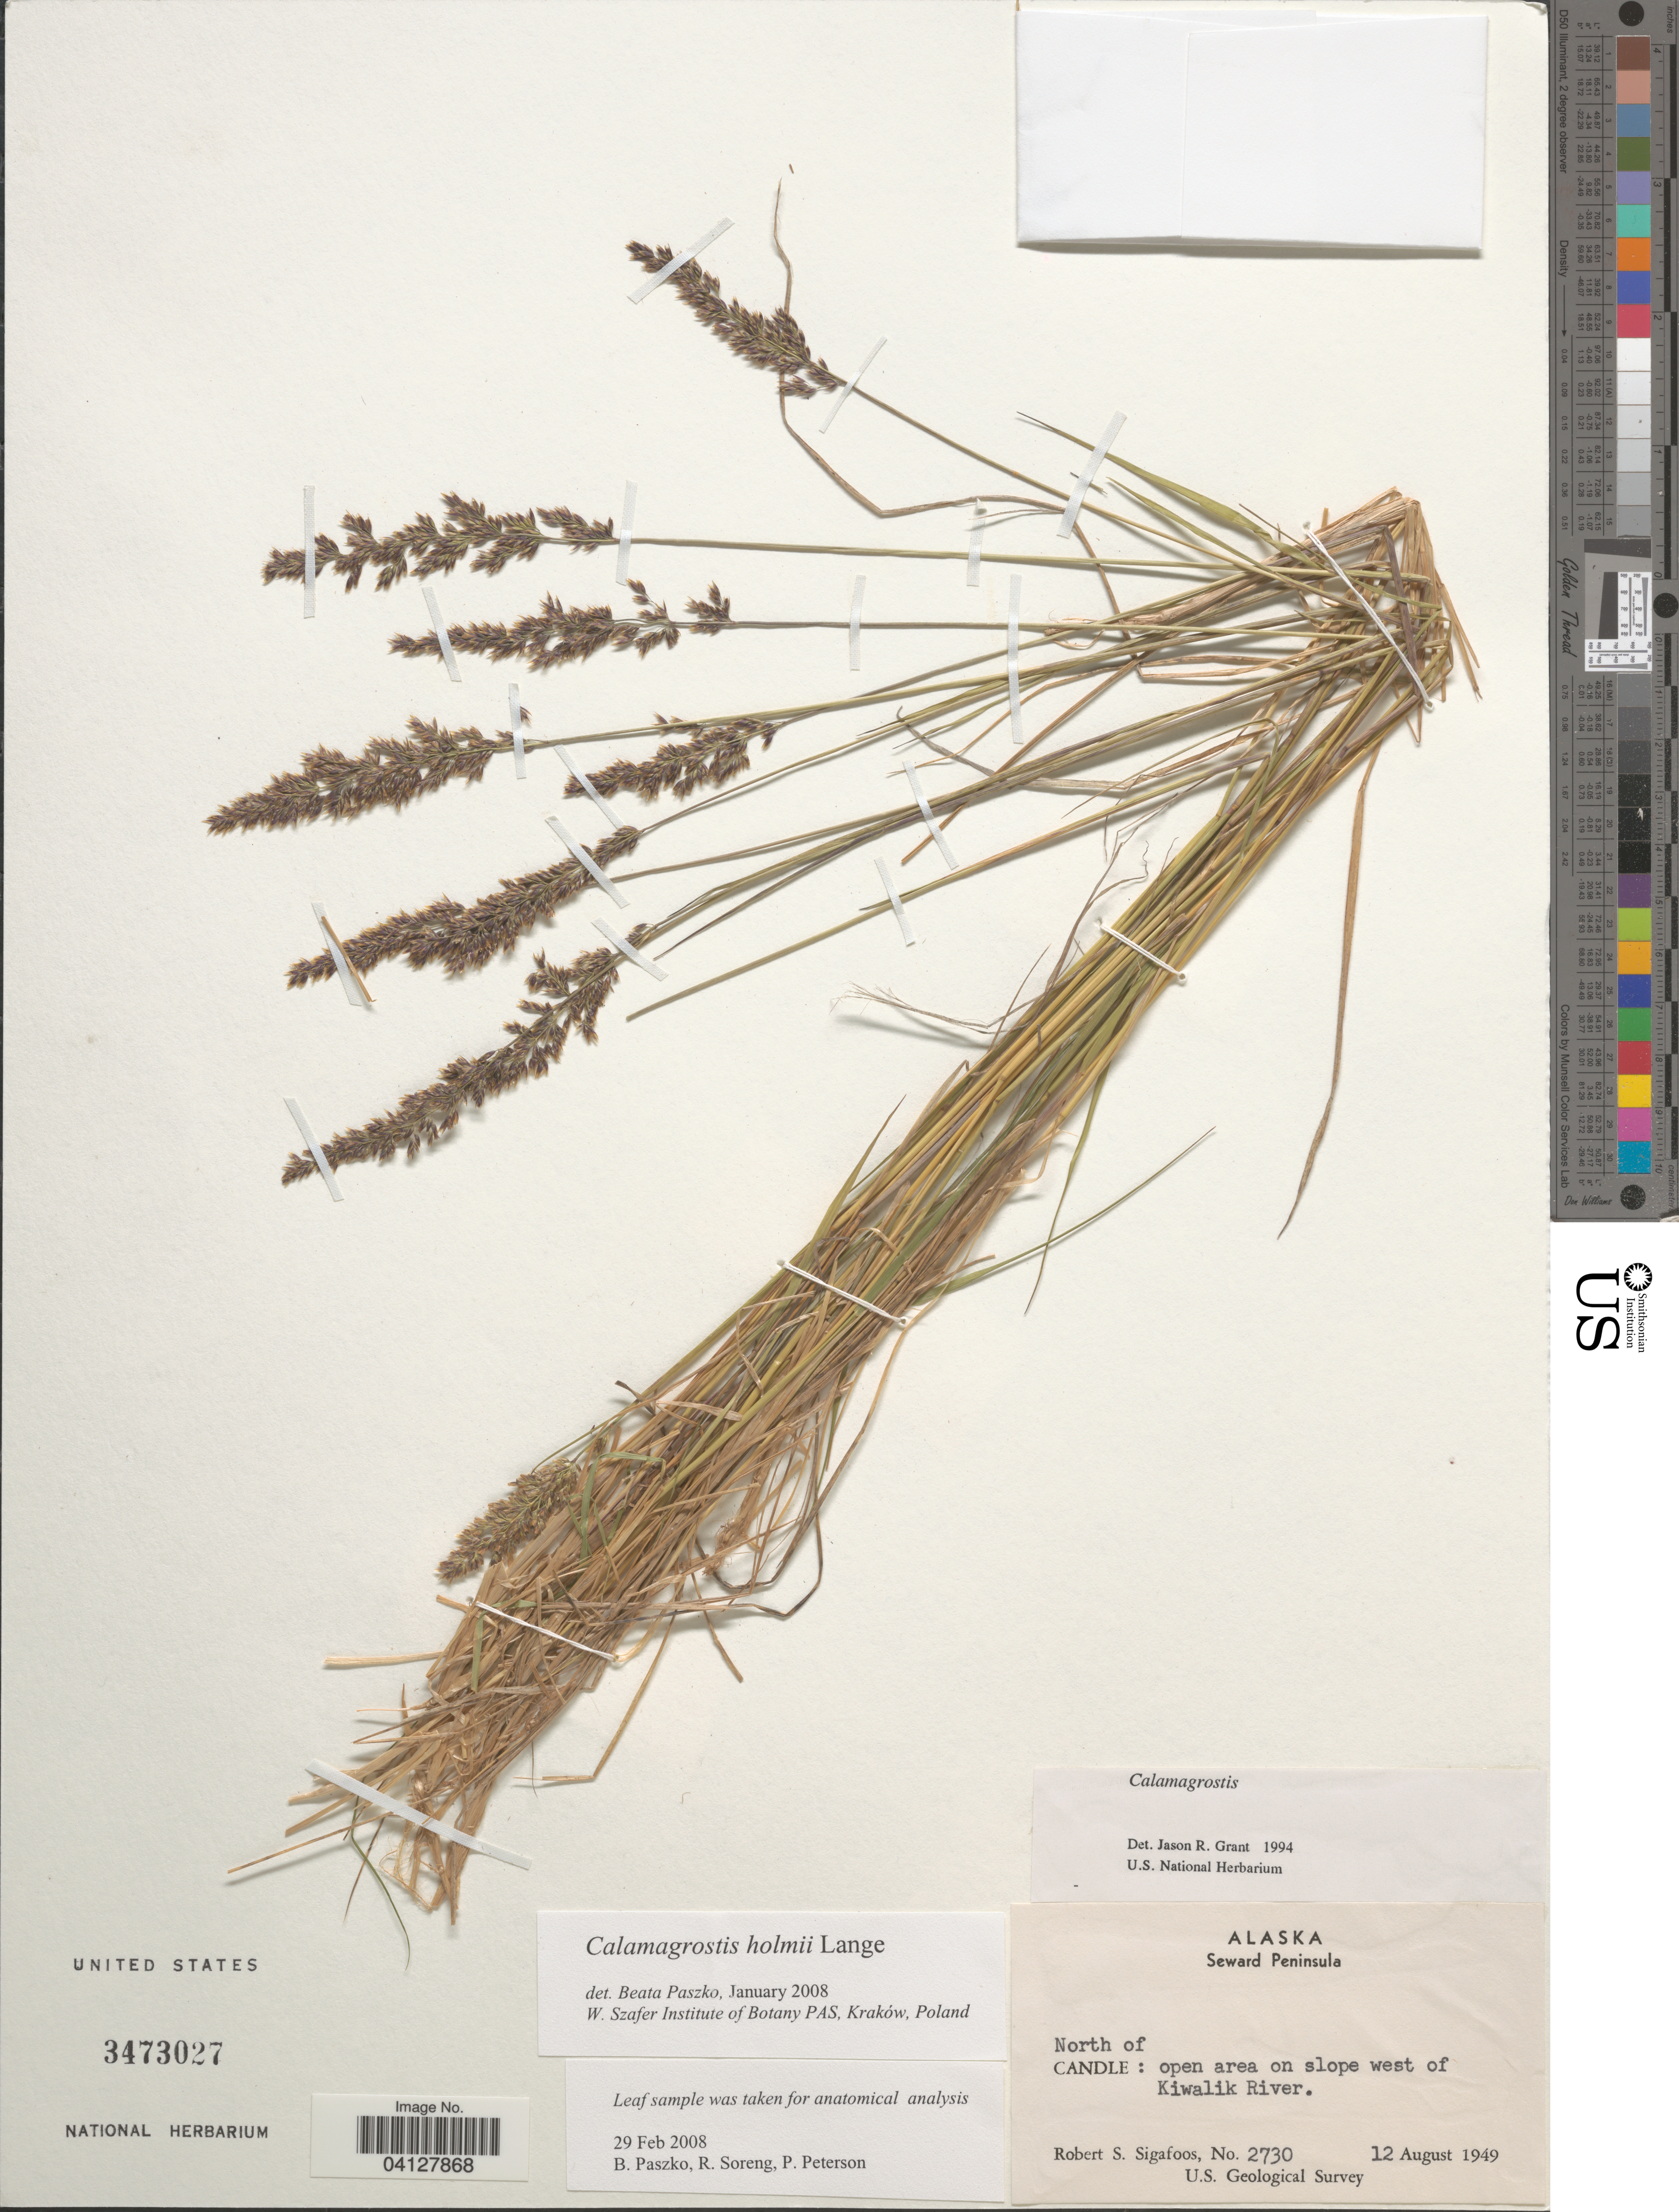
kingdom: Plantae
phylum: Tracheophyta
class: Liliopsida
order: Poales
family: Poaceae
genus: Calamagrostis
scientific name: Calamagrostis holmii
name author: A.E. Lange in Holm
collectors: R. Sigafoos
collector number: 2730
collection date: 1949-08-12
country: United States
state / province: Alaska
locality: Seward Peninsula. North of Candle: open area on slope west of Kiwalik River. U.S. Geological Survey.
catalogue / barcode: US 3473027